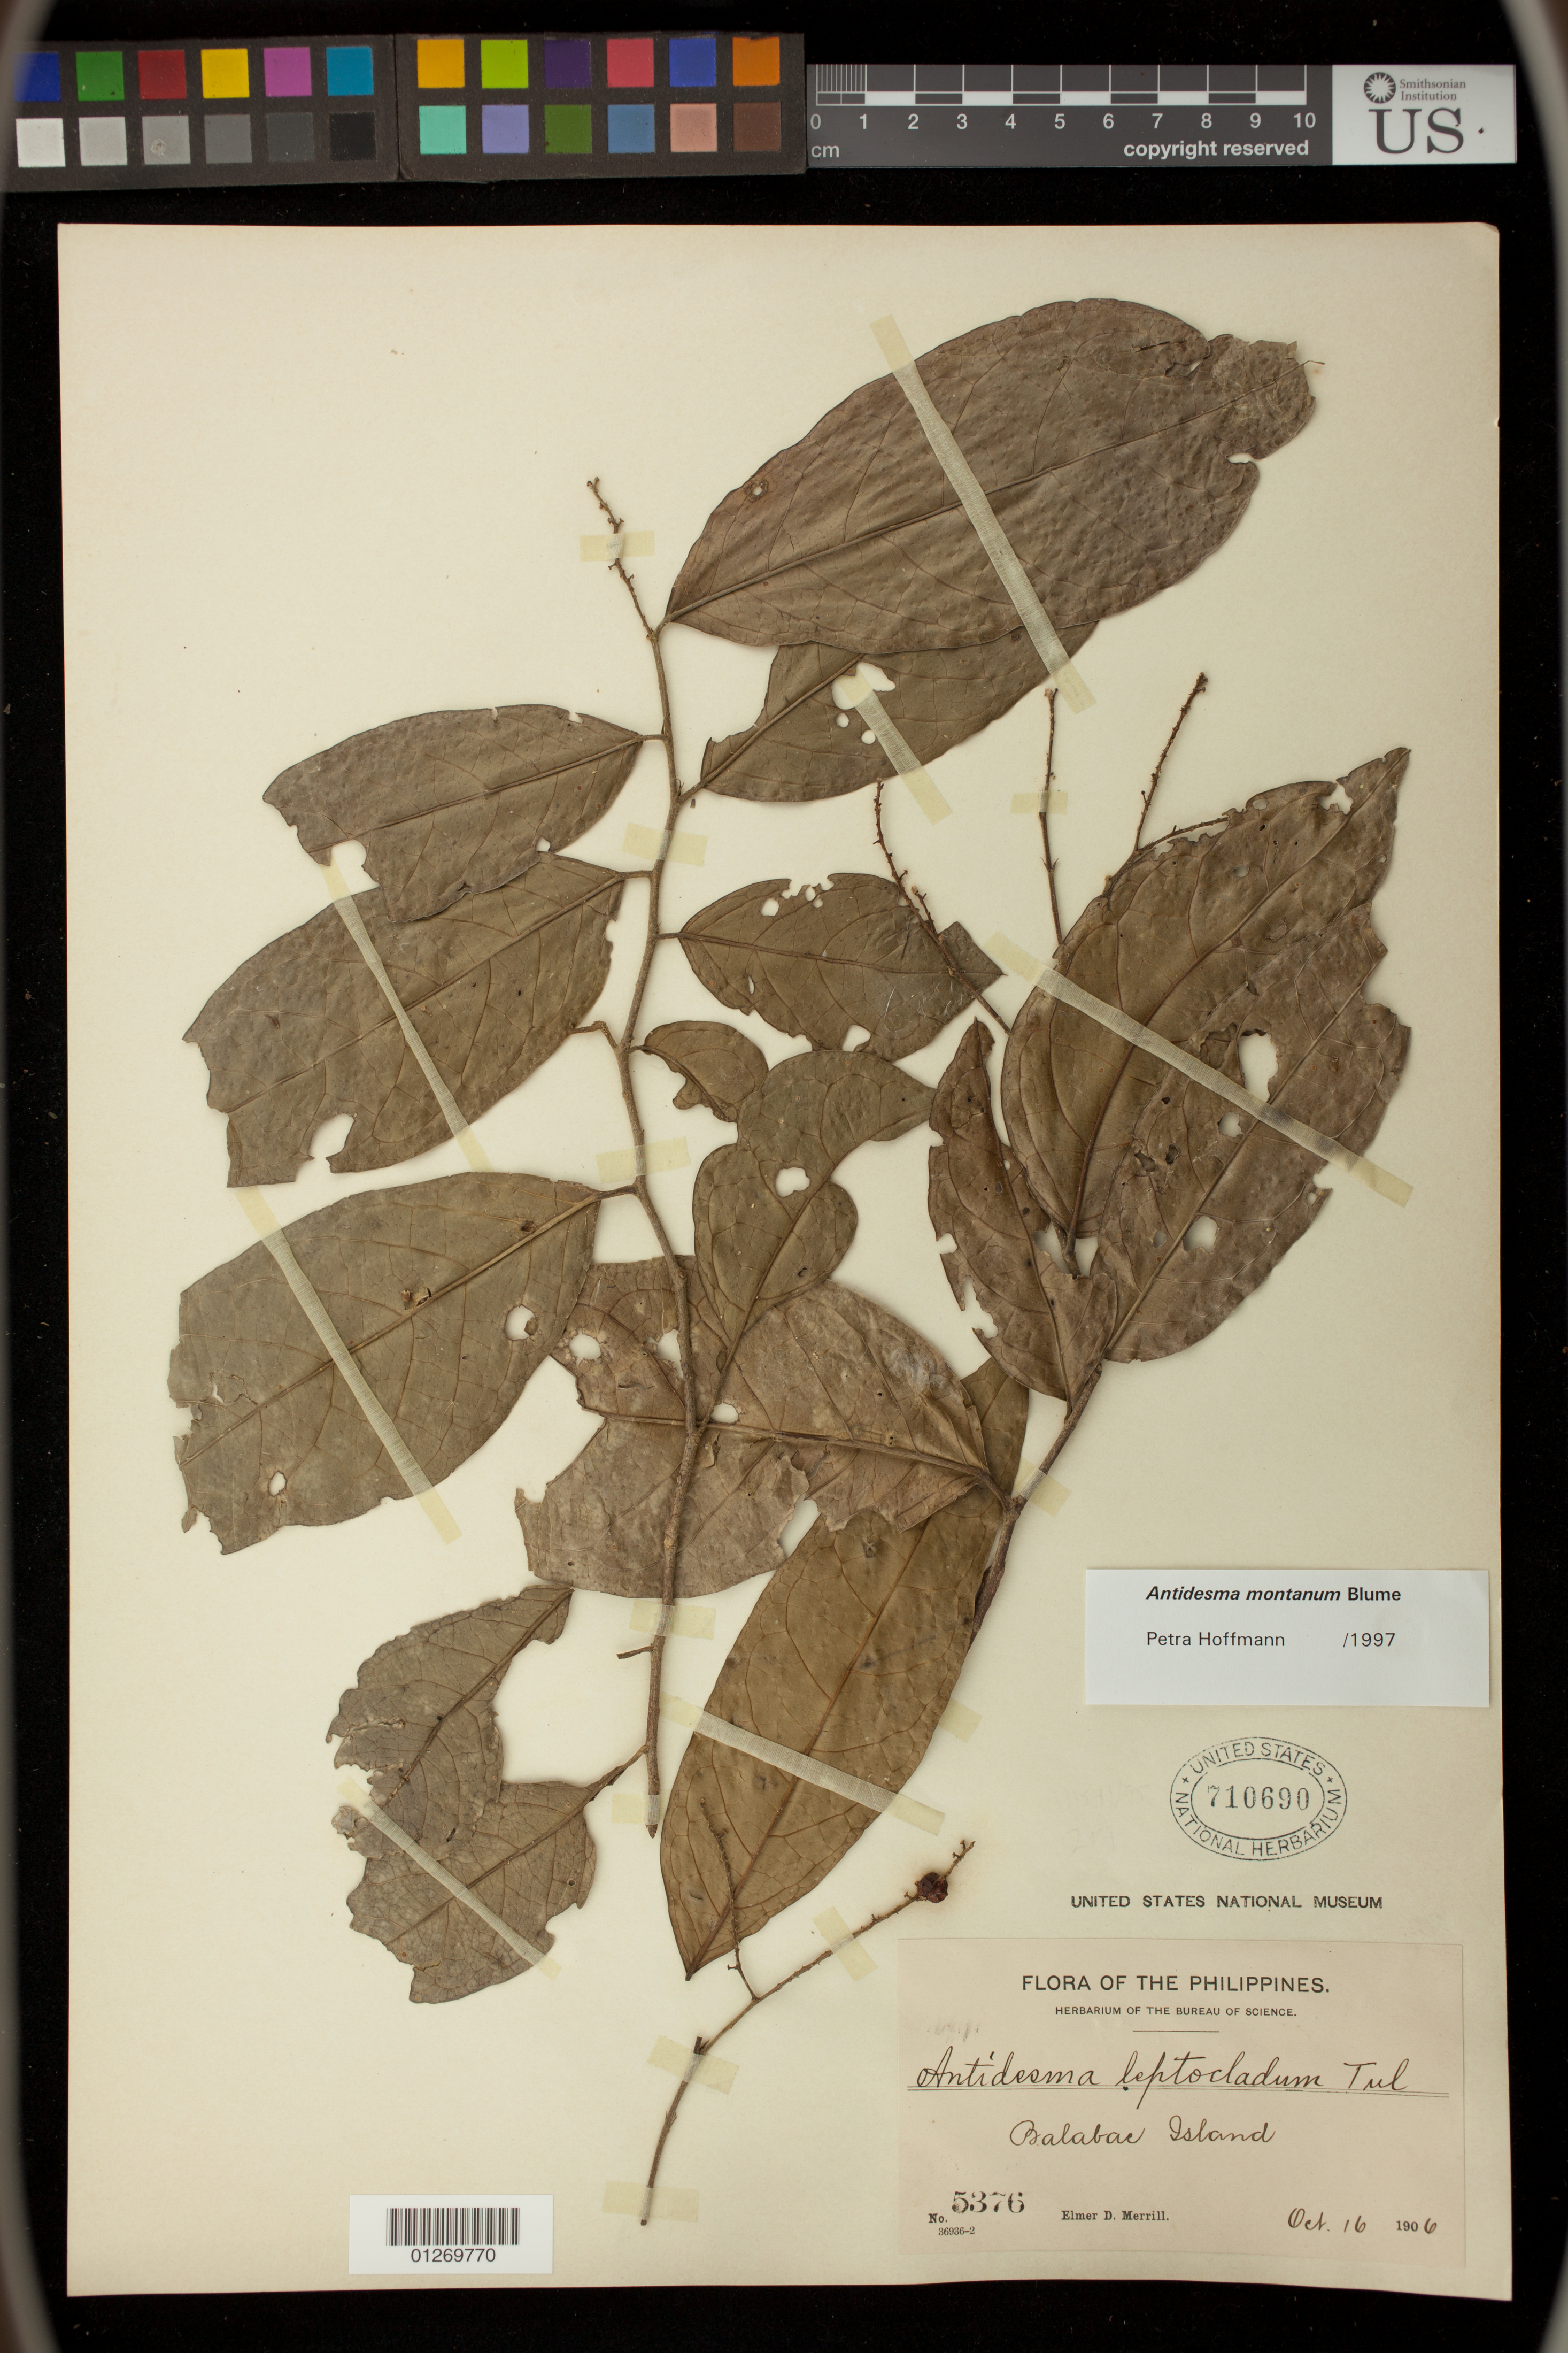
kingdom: Plantae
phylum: Tracheophyta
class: Magnoliopsida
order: Malpighiales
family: Phyllanthaceae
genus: Antidesma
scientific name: Antidesma montanum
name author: Blume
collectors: E. D. Merrill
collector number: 5376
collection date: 1906-10-16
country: Philippines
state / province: Mimaropa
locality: Balabac Island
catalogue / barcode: US 710690